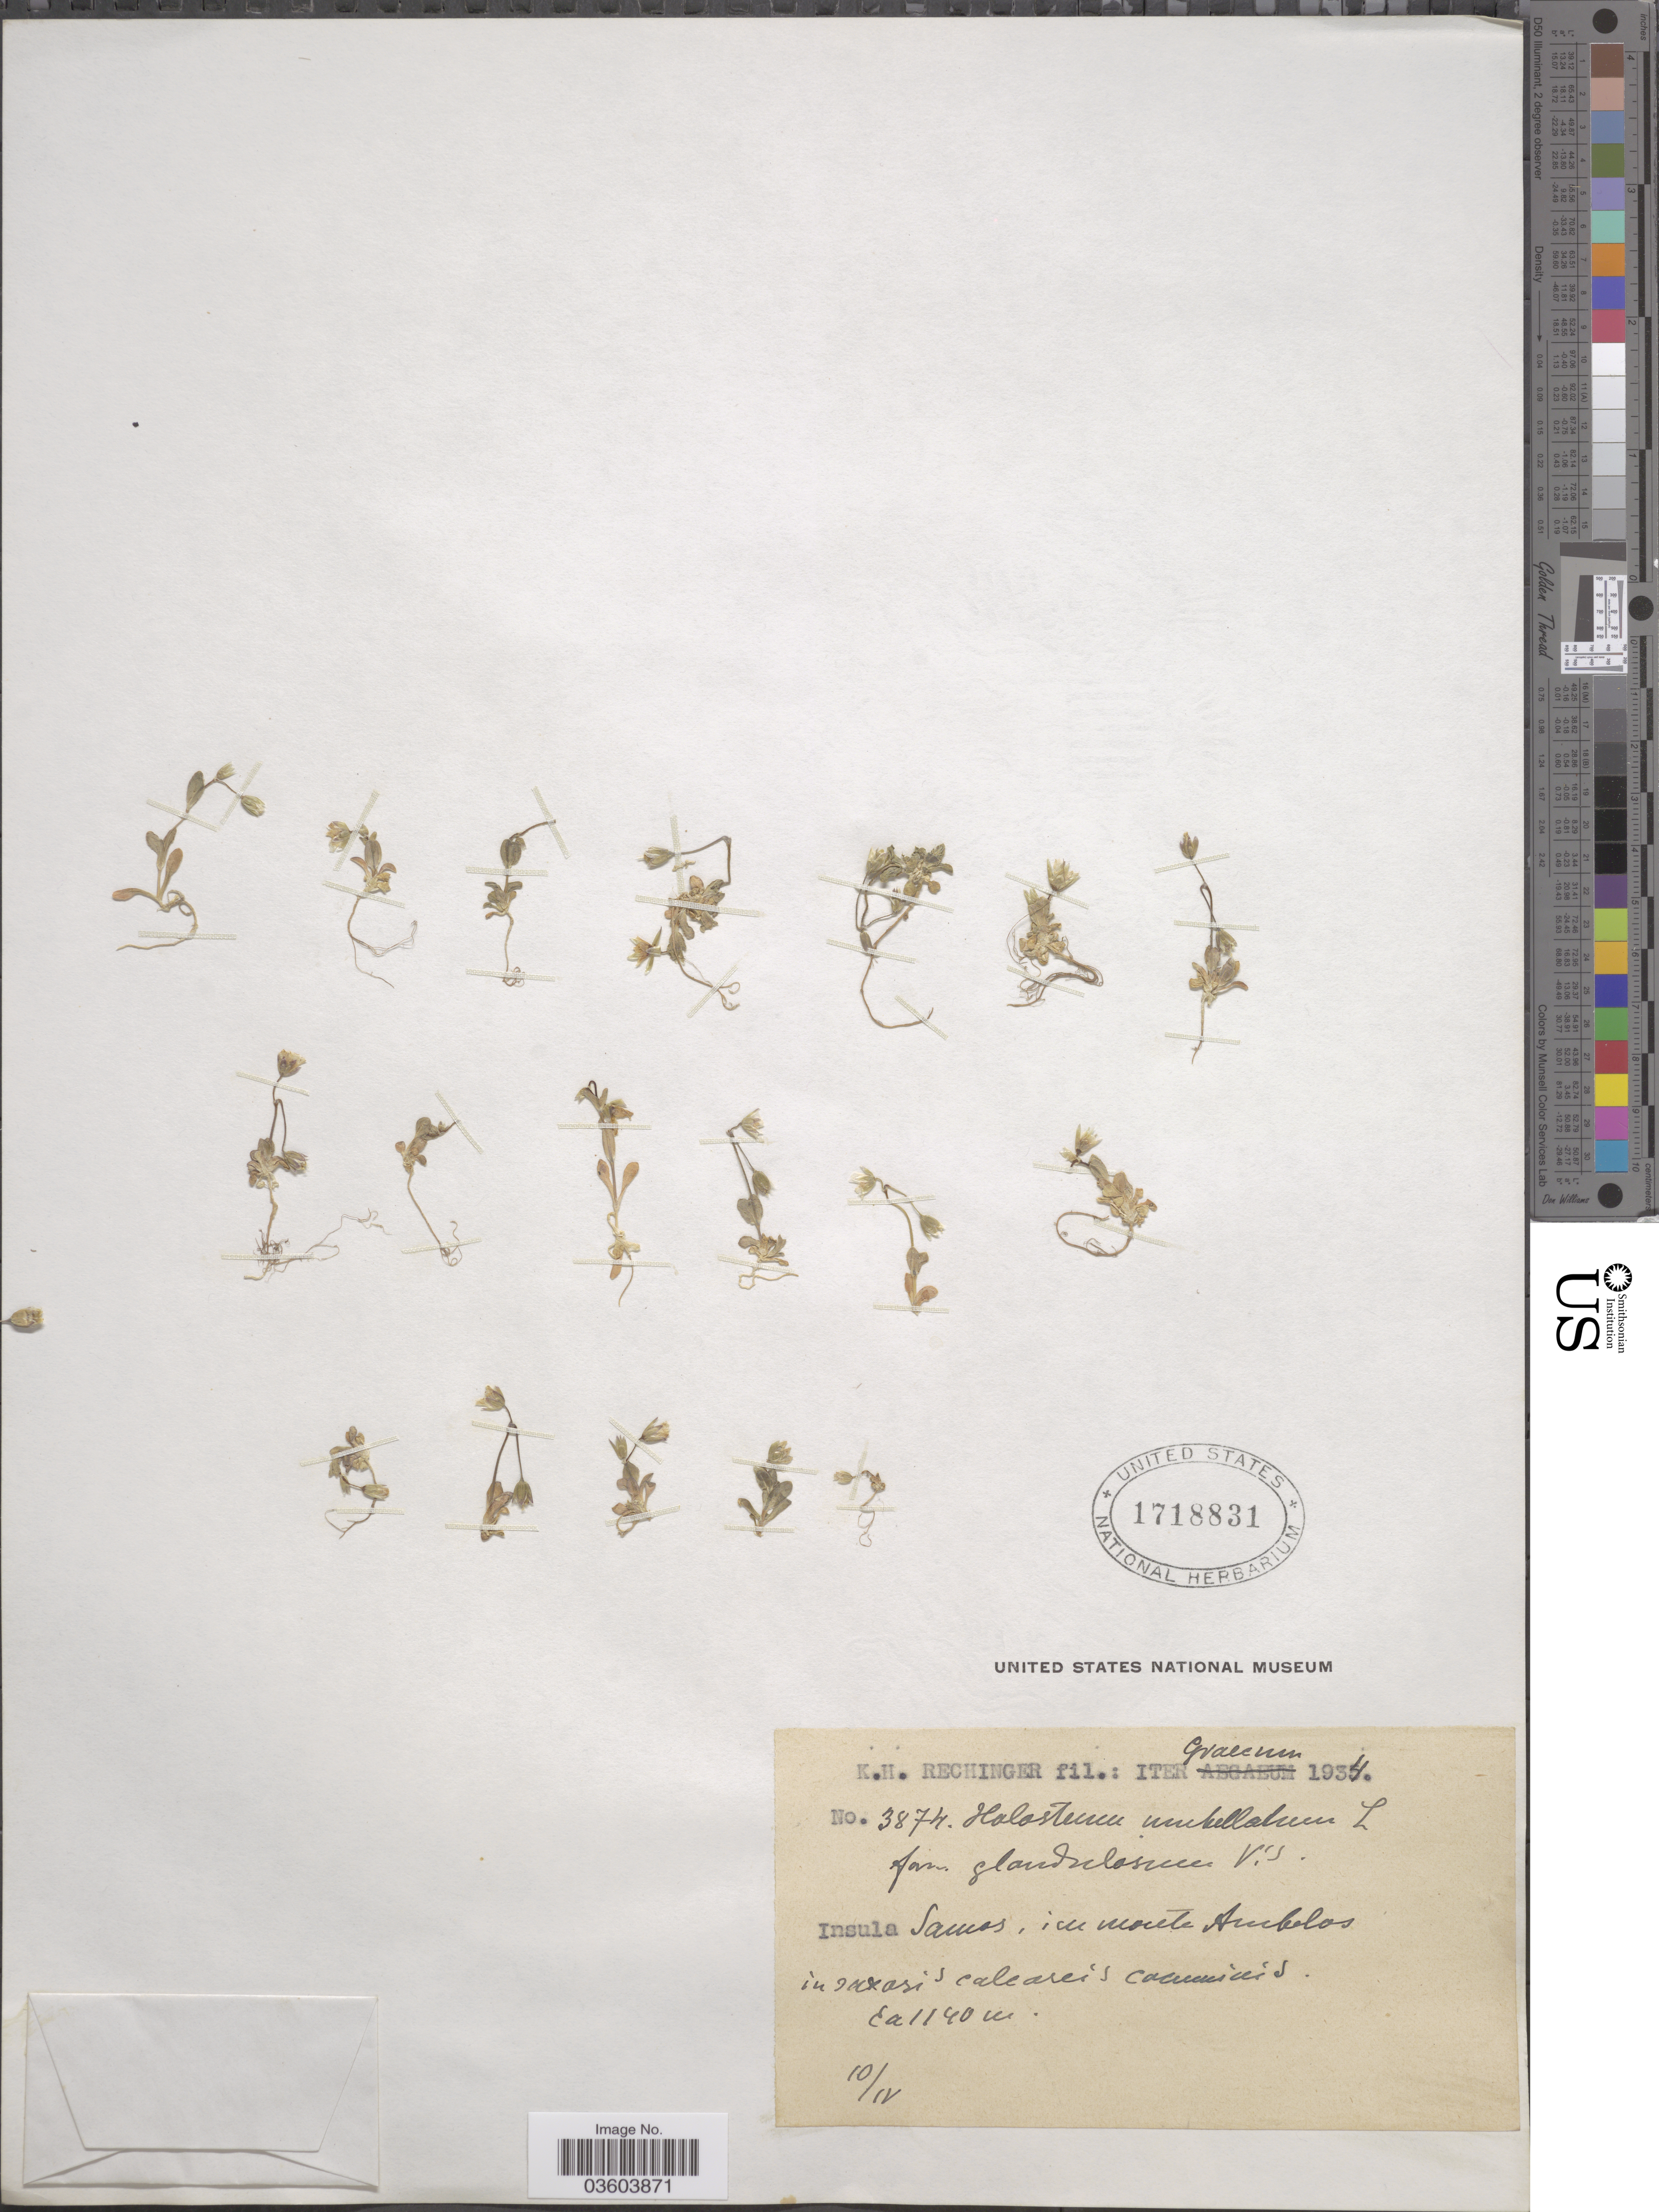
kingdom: Plantae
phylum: Tracheophyta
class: Magnoliopsida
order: Caryophyllales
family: Caryophyllaceae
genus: Holosteum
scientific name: Holosteum umbellatum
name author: L.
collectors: K. H. Rechinger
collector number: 3874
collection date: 1934-04-10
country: Greece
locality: Iter Graecum. Insula Samos, im monte Ambelos.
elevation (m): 1140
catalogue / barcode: US 1718831